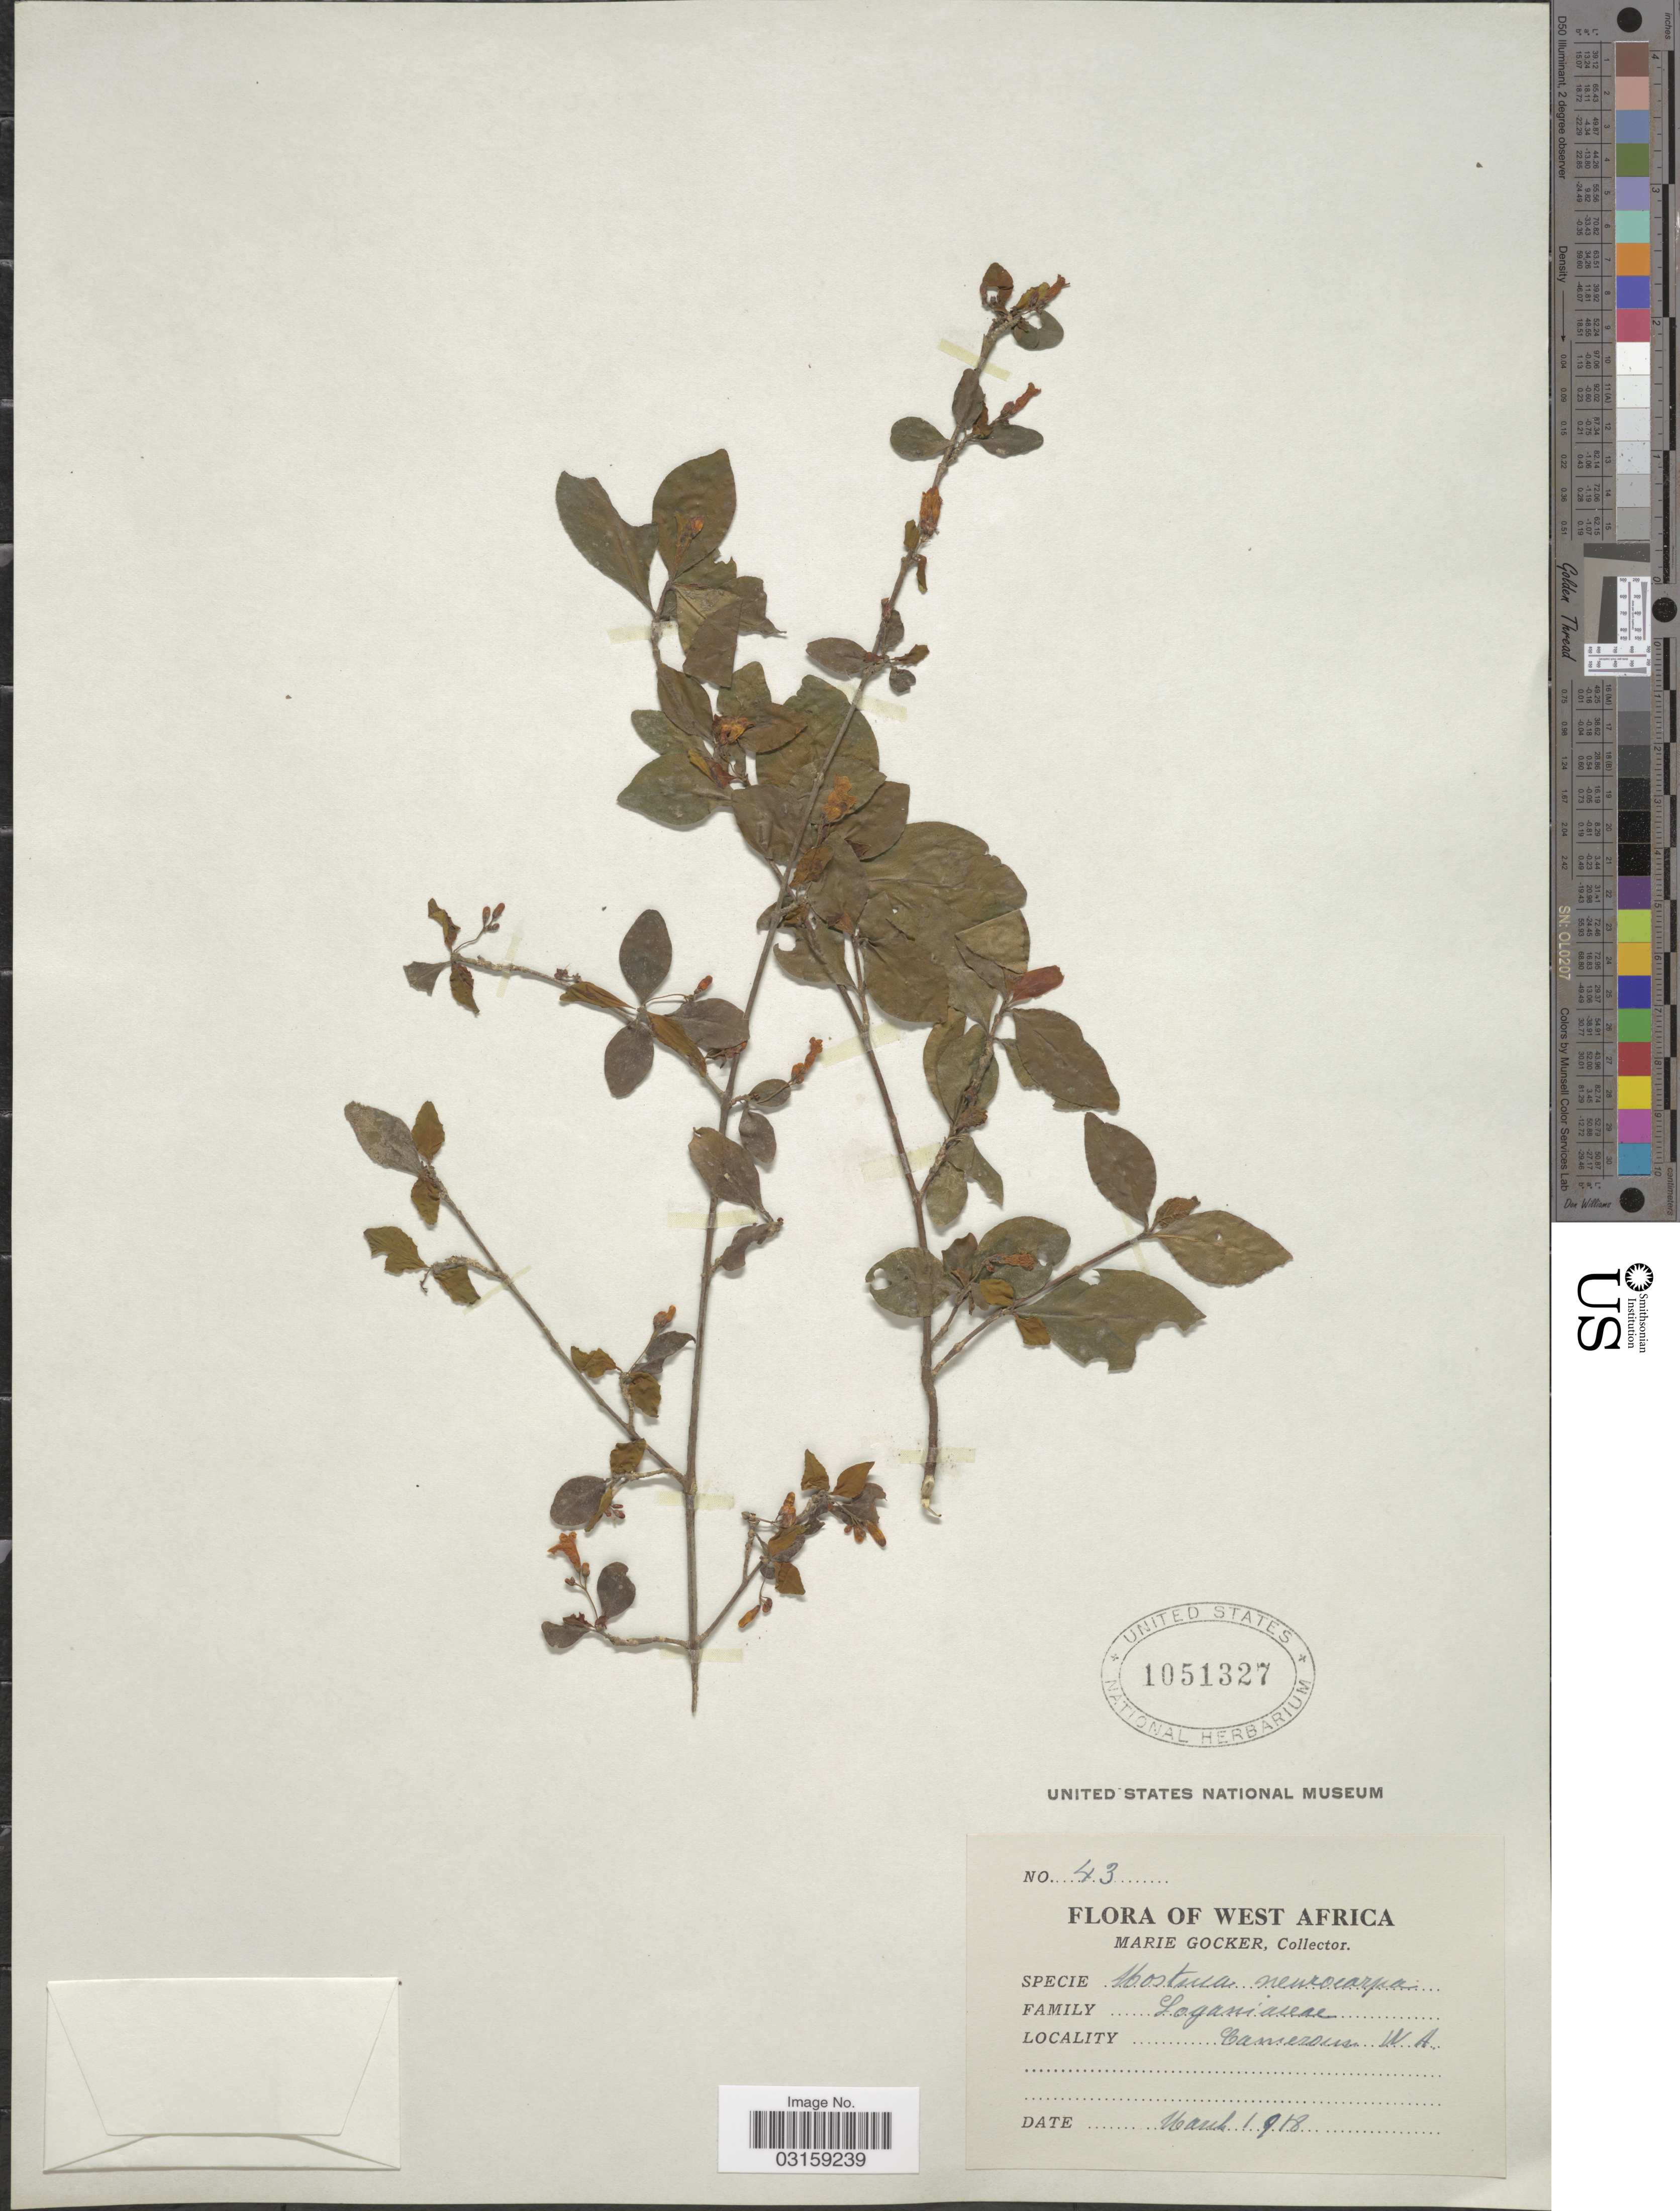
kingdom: Plantae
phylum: Tracheophyta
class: Magnoliopsida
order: Gentianales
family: Gelsemiaceae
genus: Mostuea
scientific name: Mostuea neurocarpa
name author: Gilg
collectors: M. Gocker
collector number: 43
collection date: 1918-03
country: Cameroon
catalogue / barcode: US 1051327